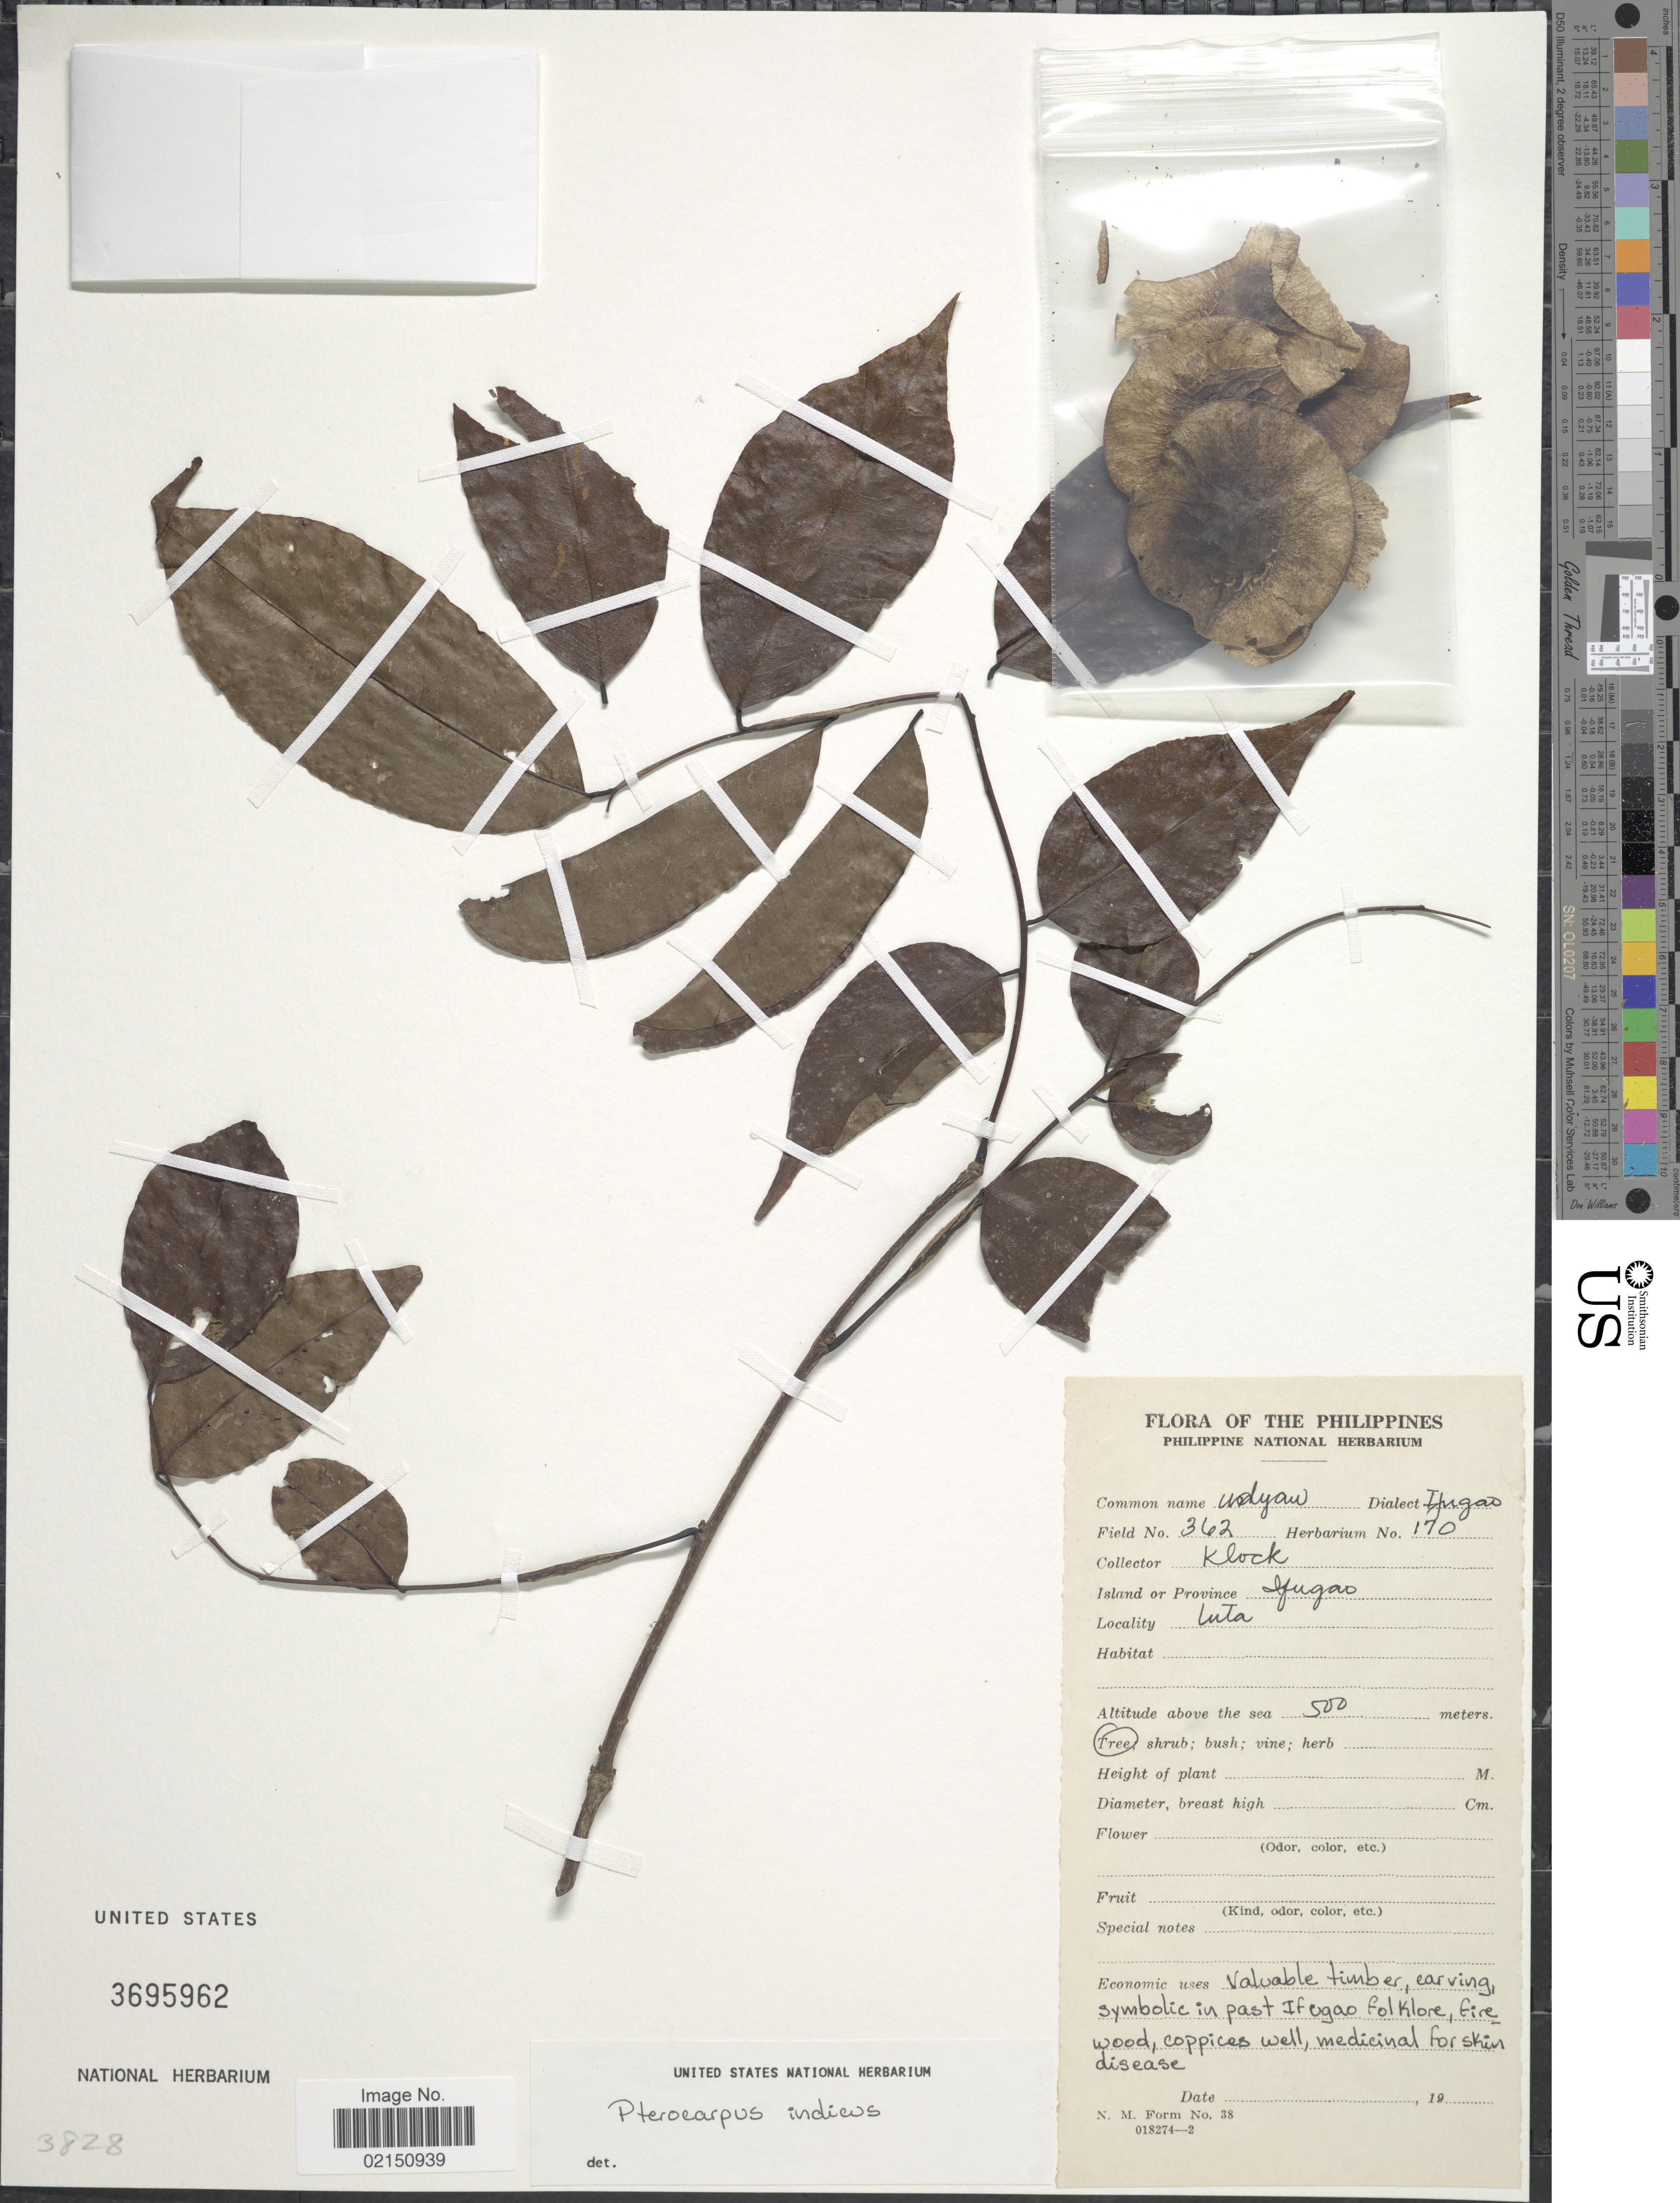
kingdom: Plantae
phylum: Tracheophyta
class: Magnoliopsida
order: Fabales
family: Fabaceae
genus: Pterocarpus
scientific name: Pterocarpus indicus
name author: Willd.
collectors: Klock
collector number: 362/170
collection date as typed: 19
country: Philippines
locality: Island or Province Ifugao, Luta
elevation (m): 500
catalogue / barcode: US 3695962